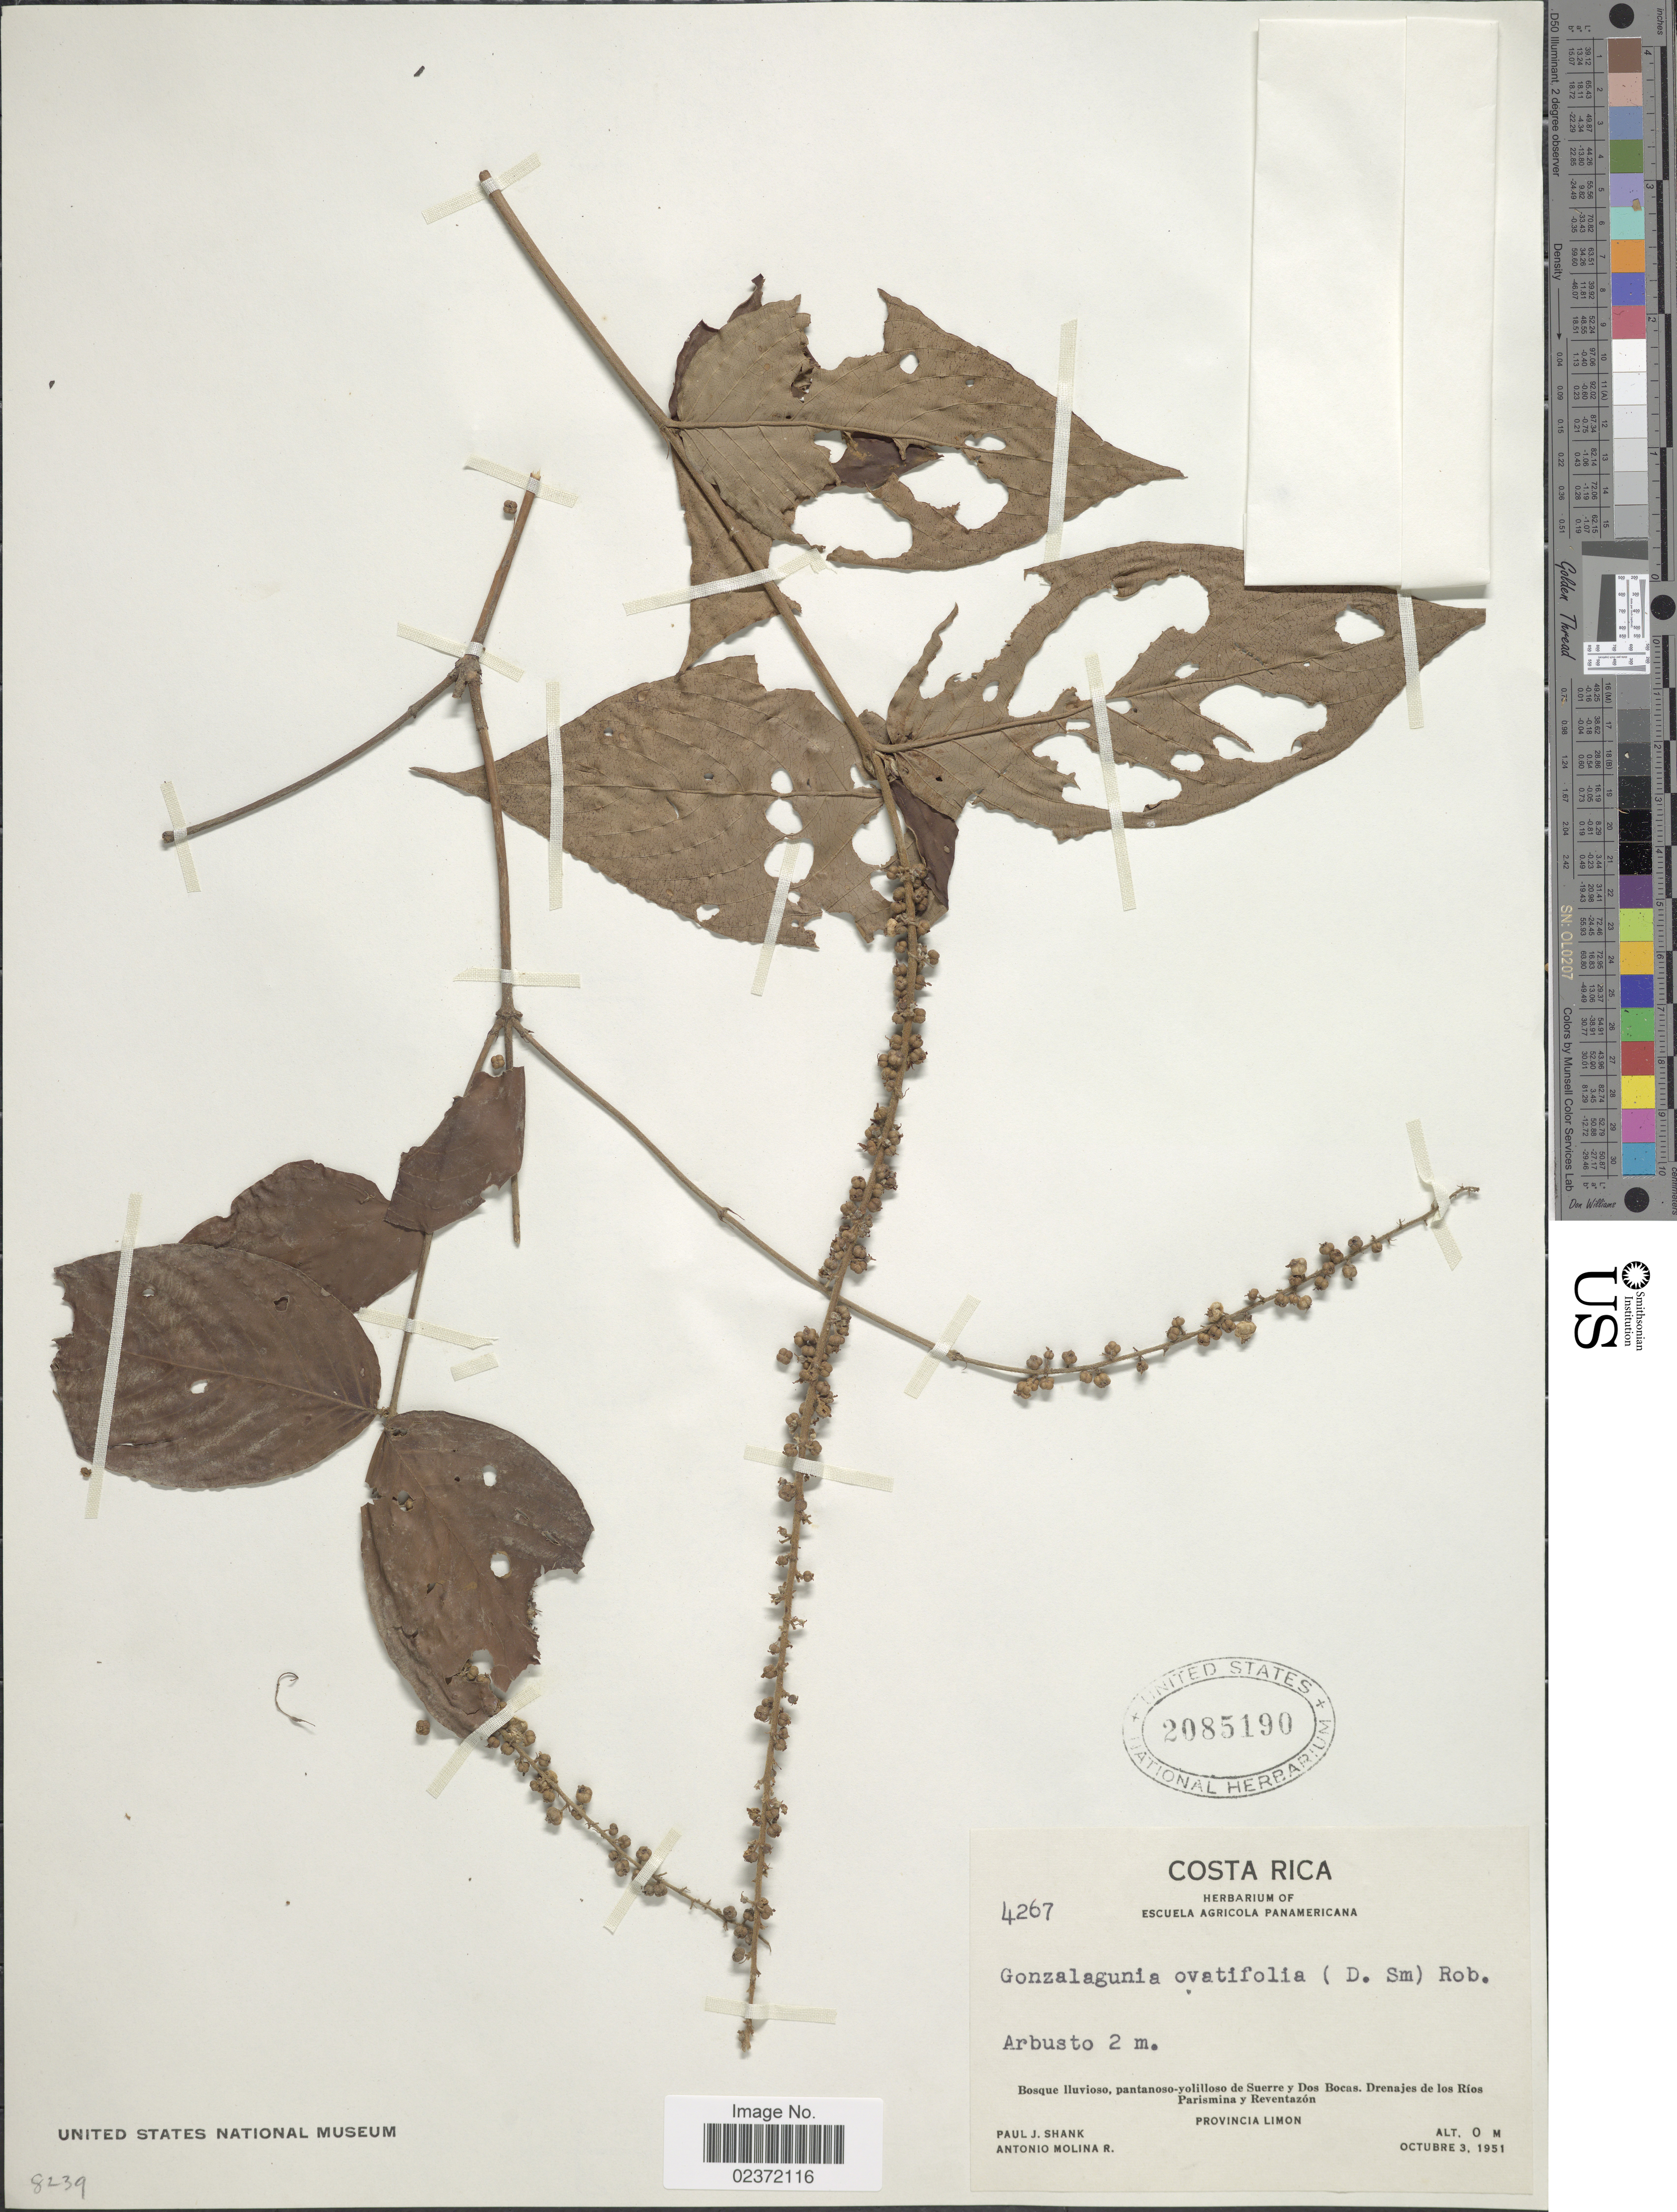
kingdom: Plantae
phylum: Tracheophyta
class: Magnoliopsida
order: Gentianales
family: Rubiaceae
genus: Gonzalagunia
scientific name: Gonzalagunia ovatifolia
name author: (Donn. Sm.) B.L. Rob.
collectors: P. J. Shank & A. Molina R.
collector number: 4267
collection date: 1951-10-03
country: Costa Rica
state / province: Limón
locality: Bosque lluvioso, pantanoso-yolilloso de Suerrey y Dos Bocas, Drenajes de los Rios, Parismina y Reventzon, Provincia Limon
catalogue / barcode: US 2085190